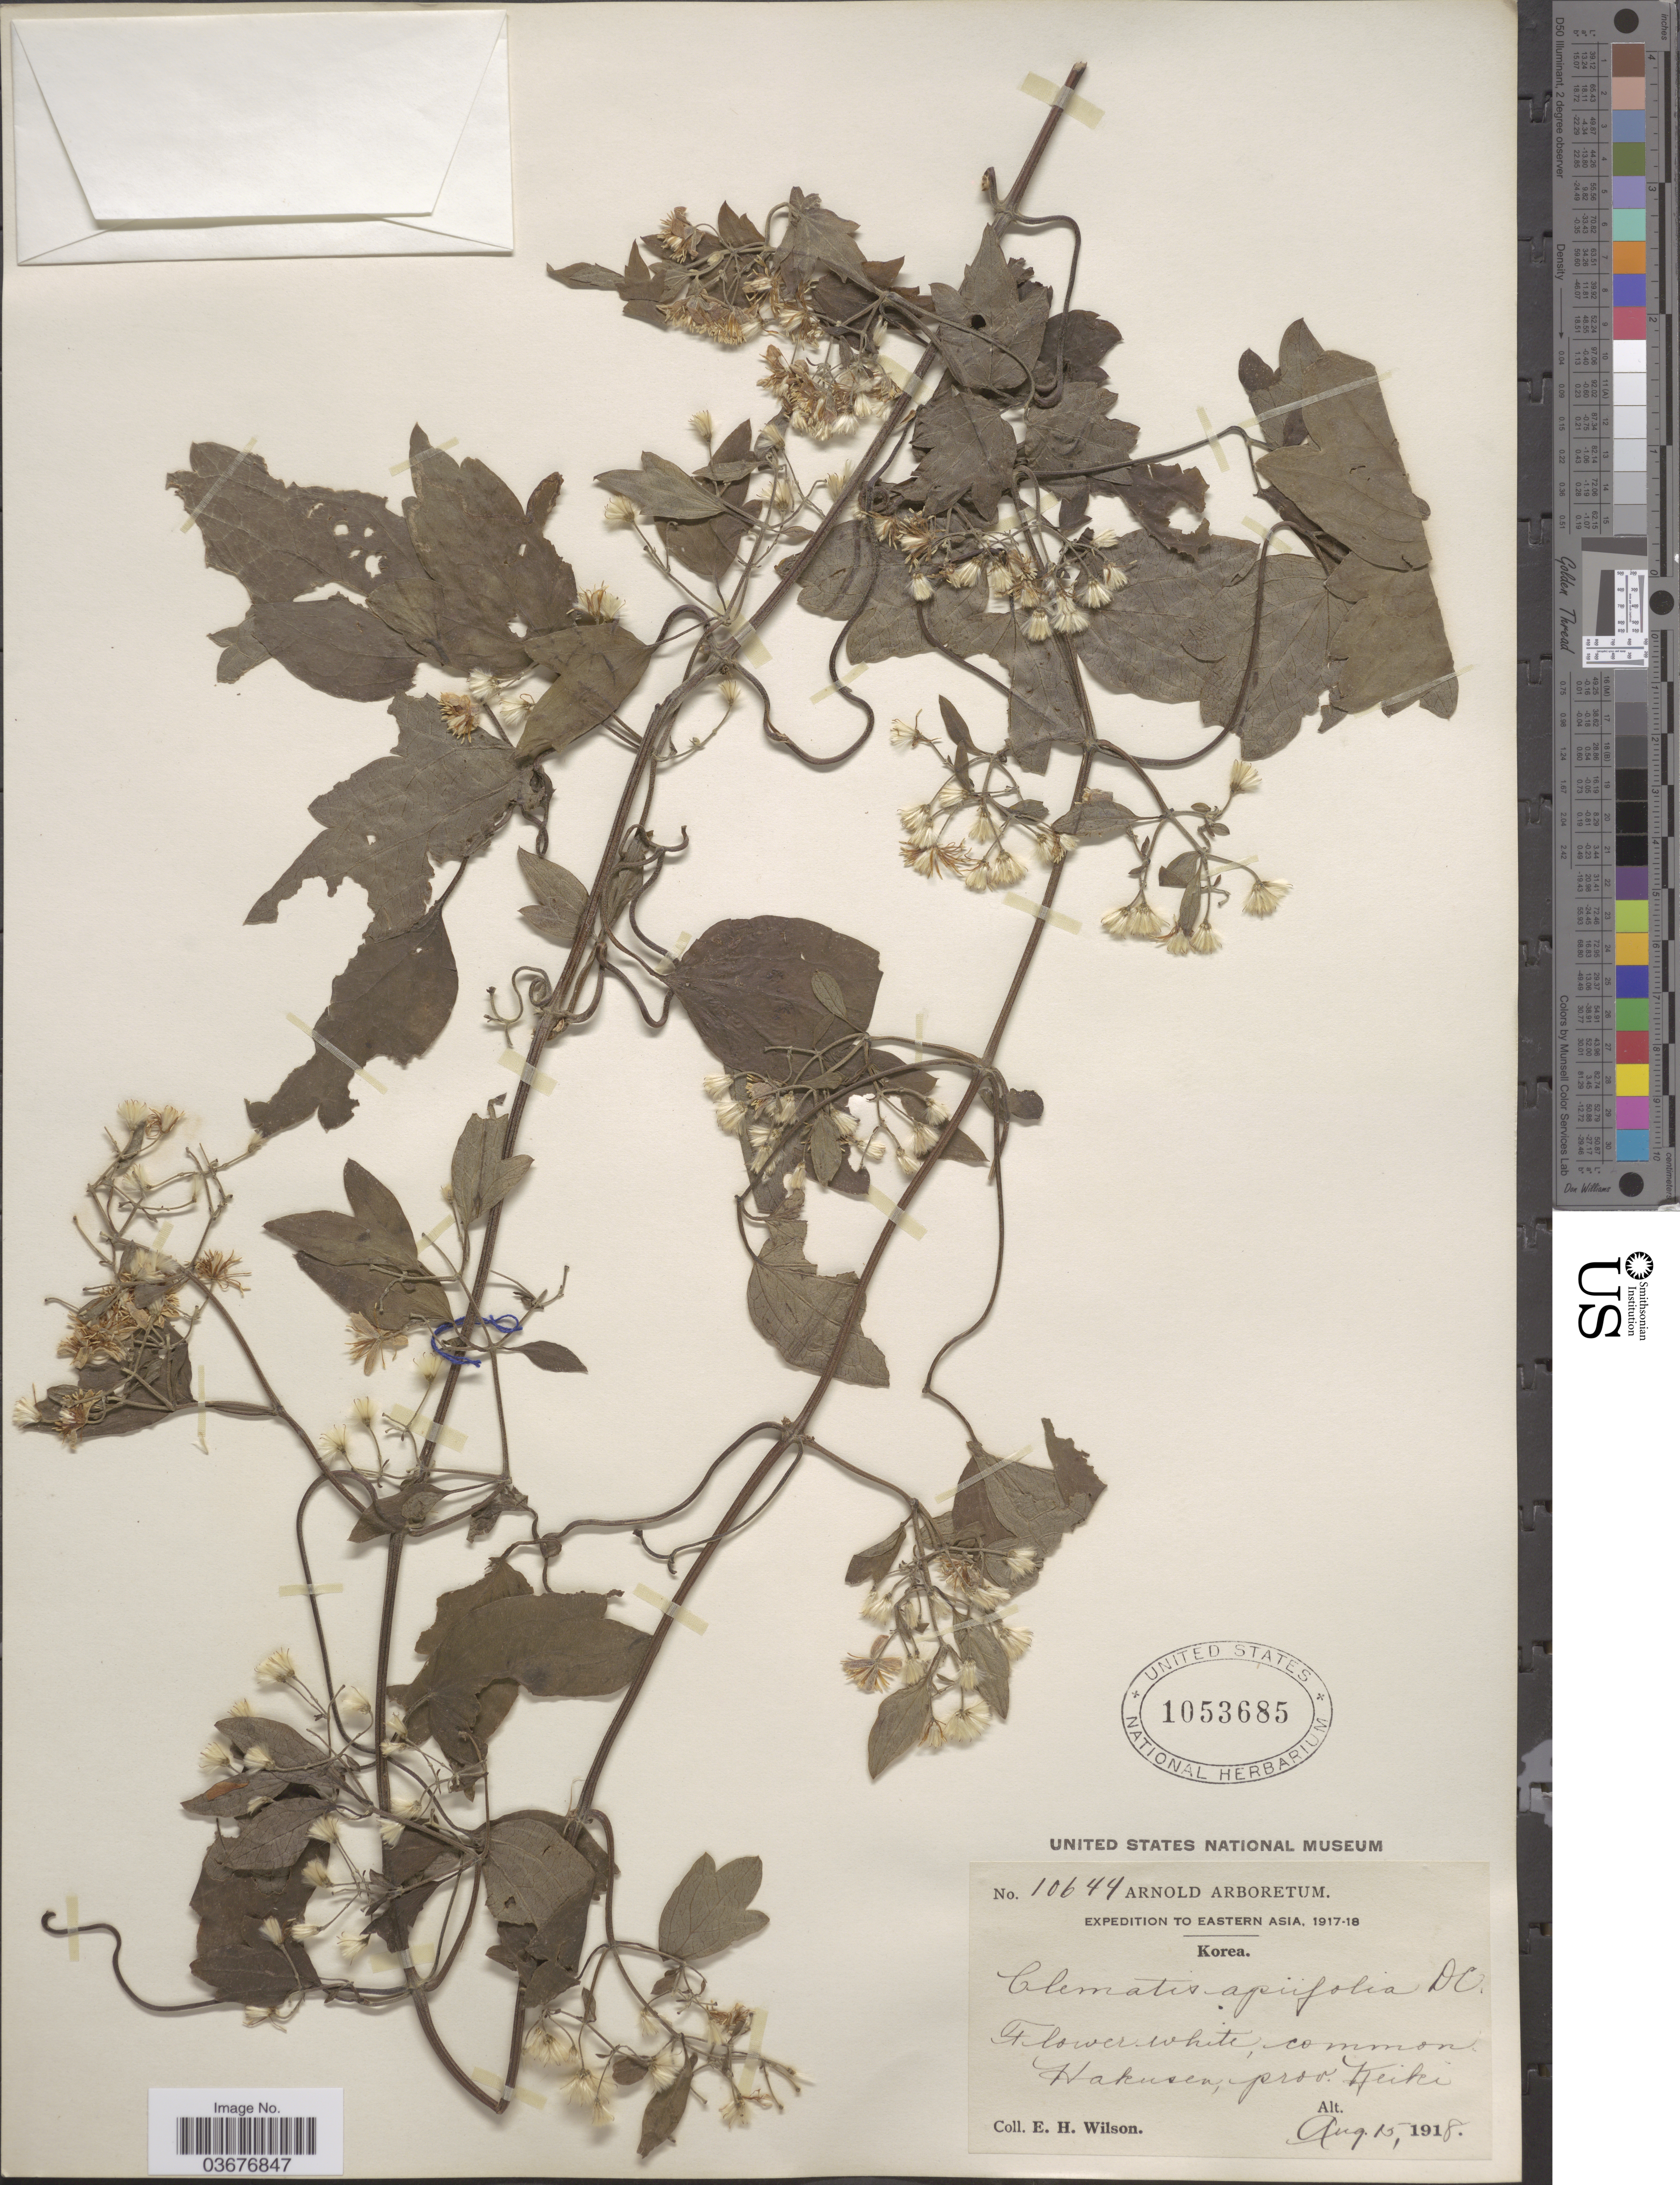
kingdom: Plantae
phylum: Tracheophyta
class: Magnoliopsida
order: Ranunculales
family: Ranunculaceae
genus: Clematis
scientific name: Clematis apiifolia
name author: DC.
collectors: E. Wilson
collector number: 10644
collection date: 1918-08-15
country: North Korea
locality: Hakusen, prov. Keiki.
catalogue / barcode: US 1053685